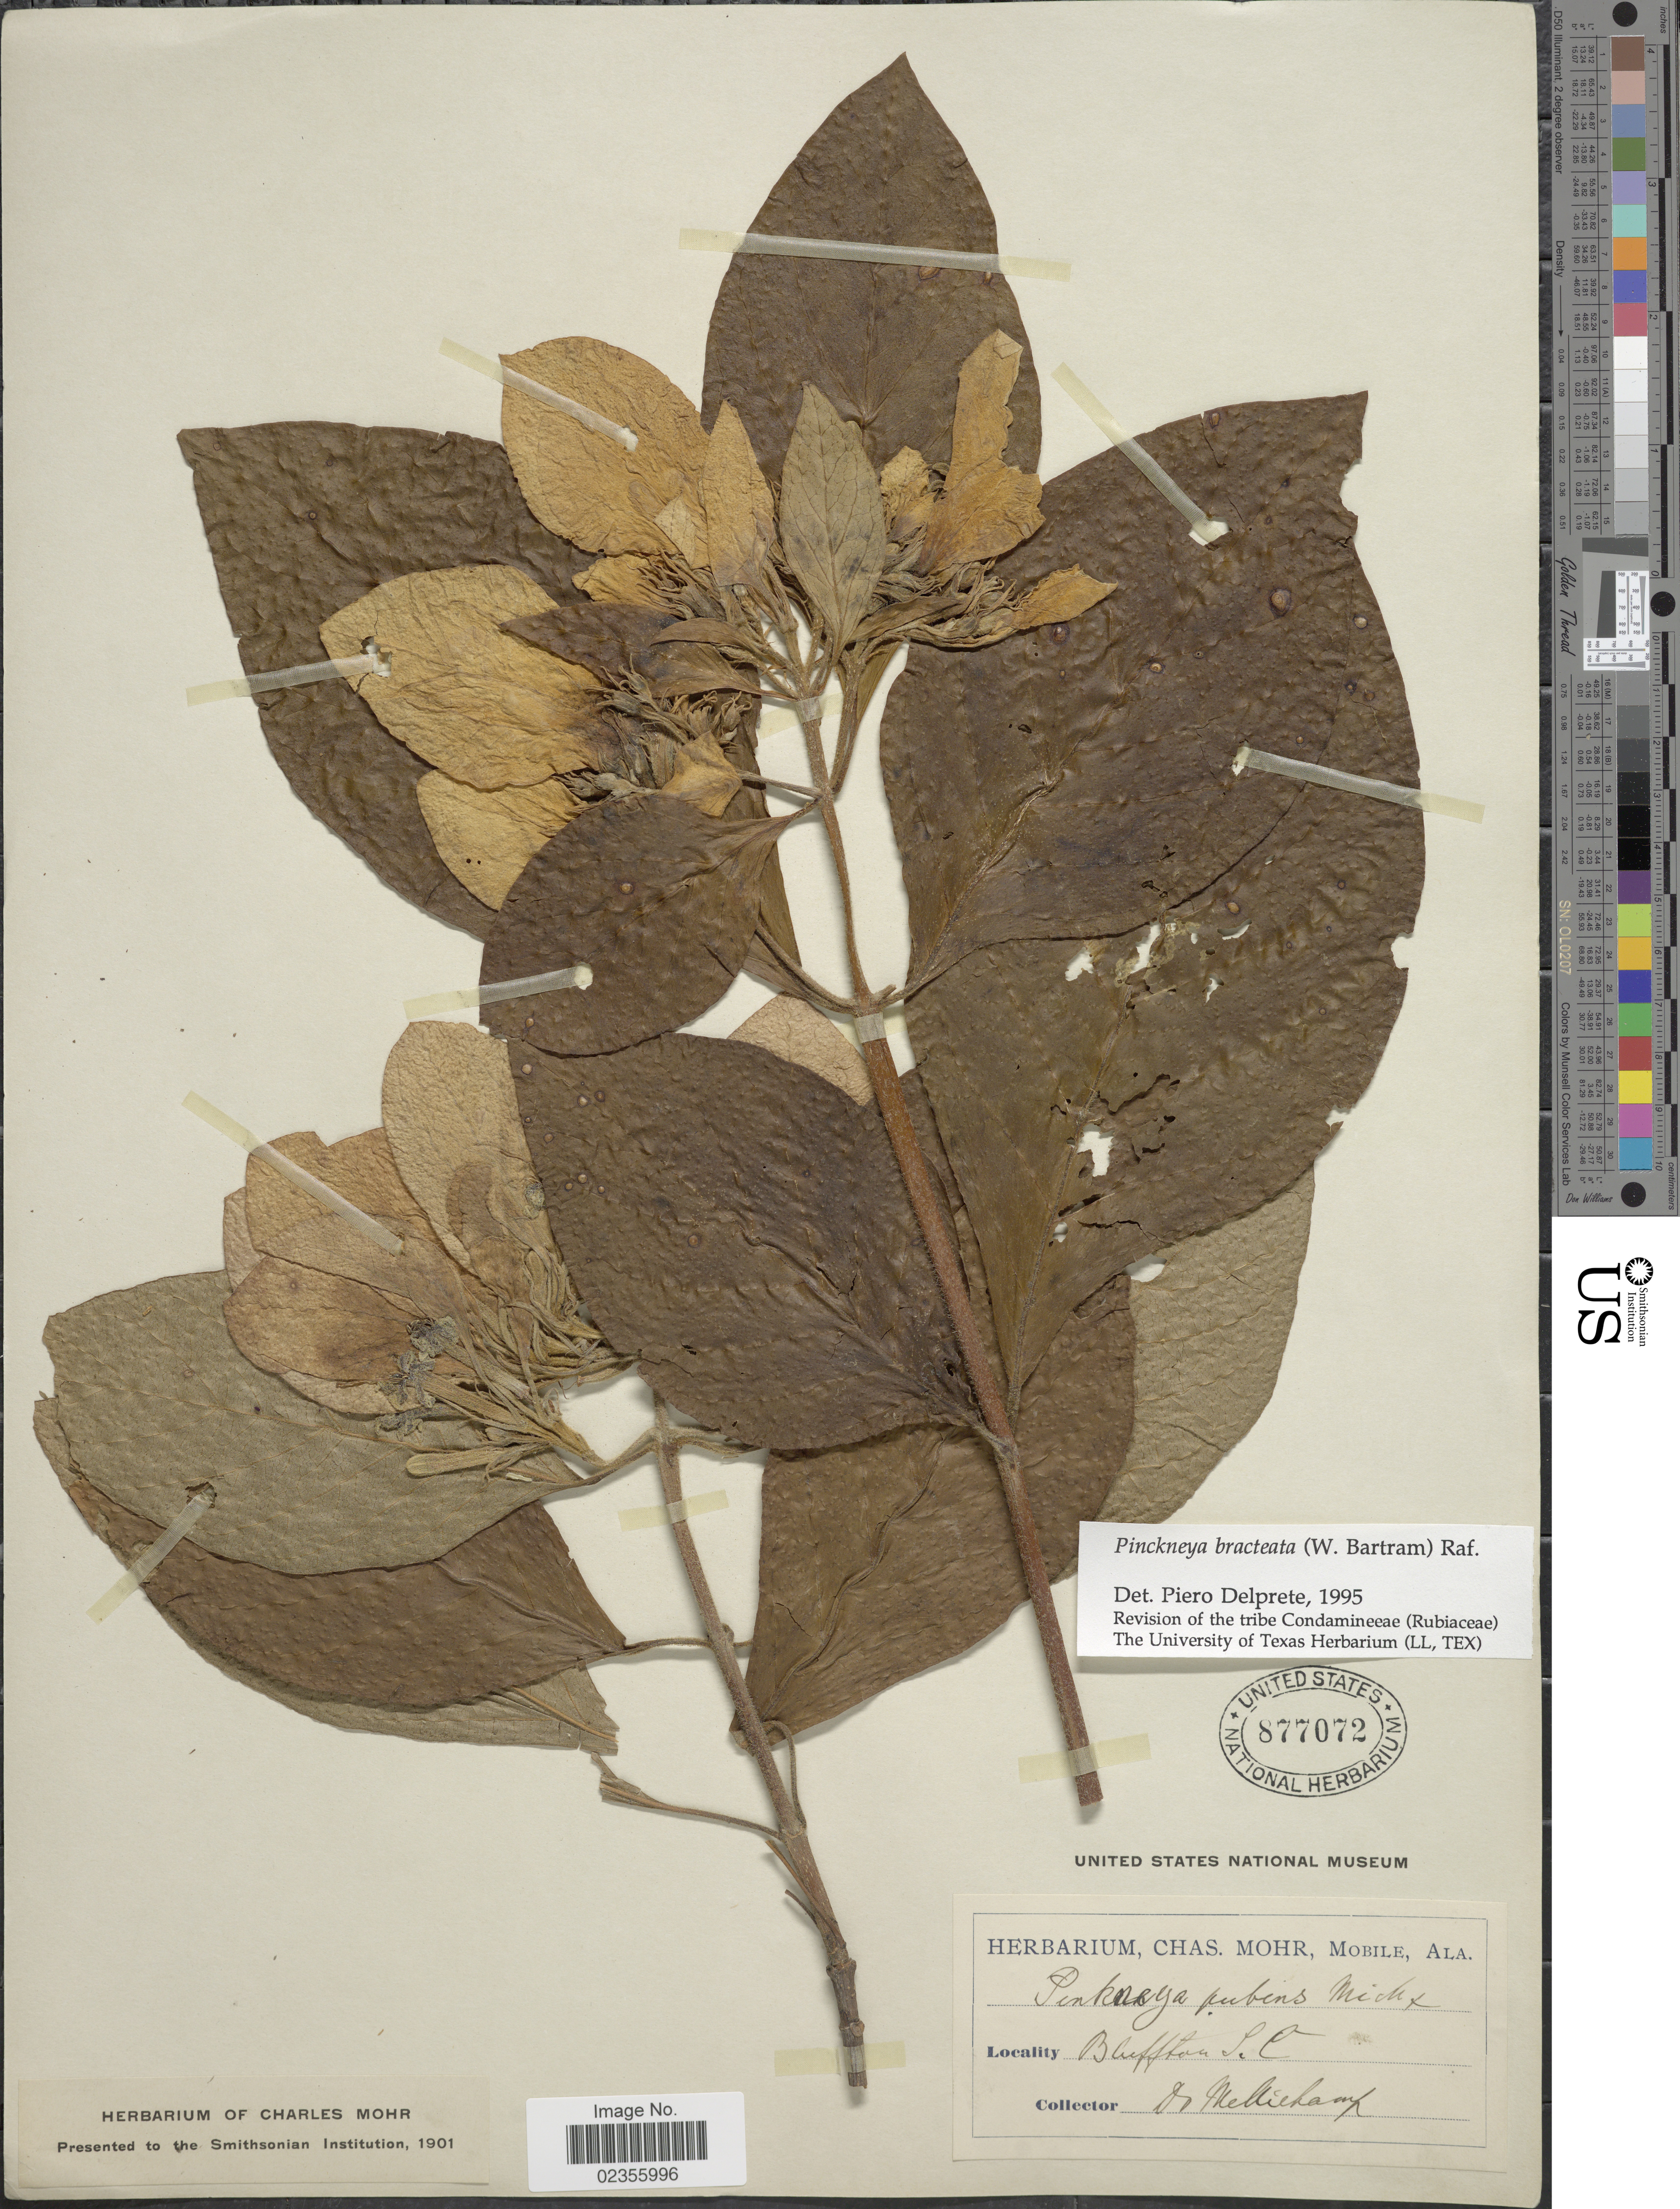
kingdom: Plantae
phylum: Tracheophyta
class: Magnoliopsida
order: Gentianales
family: Rubiaceae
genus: Pinckneya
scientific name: Pinckneya pubens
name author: Michx.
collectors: -. Mellichamp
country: United States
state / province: South Carolina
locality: Bluffton, S.C.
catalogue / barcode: US 877072